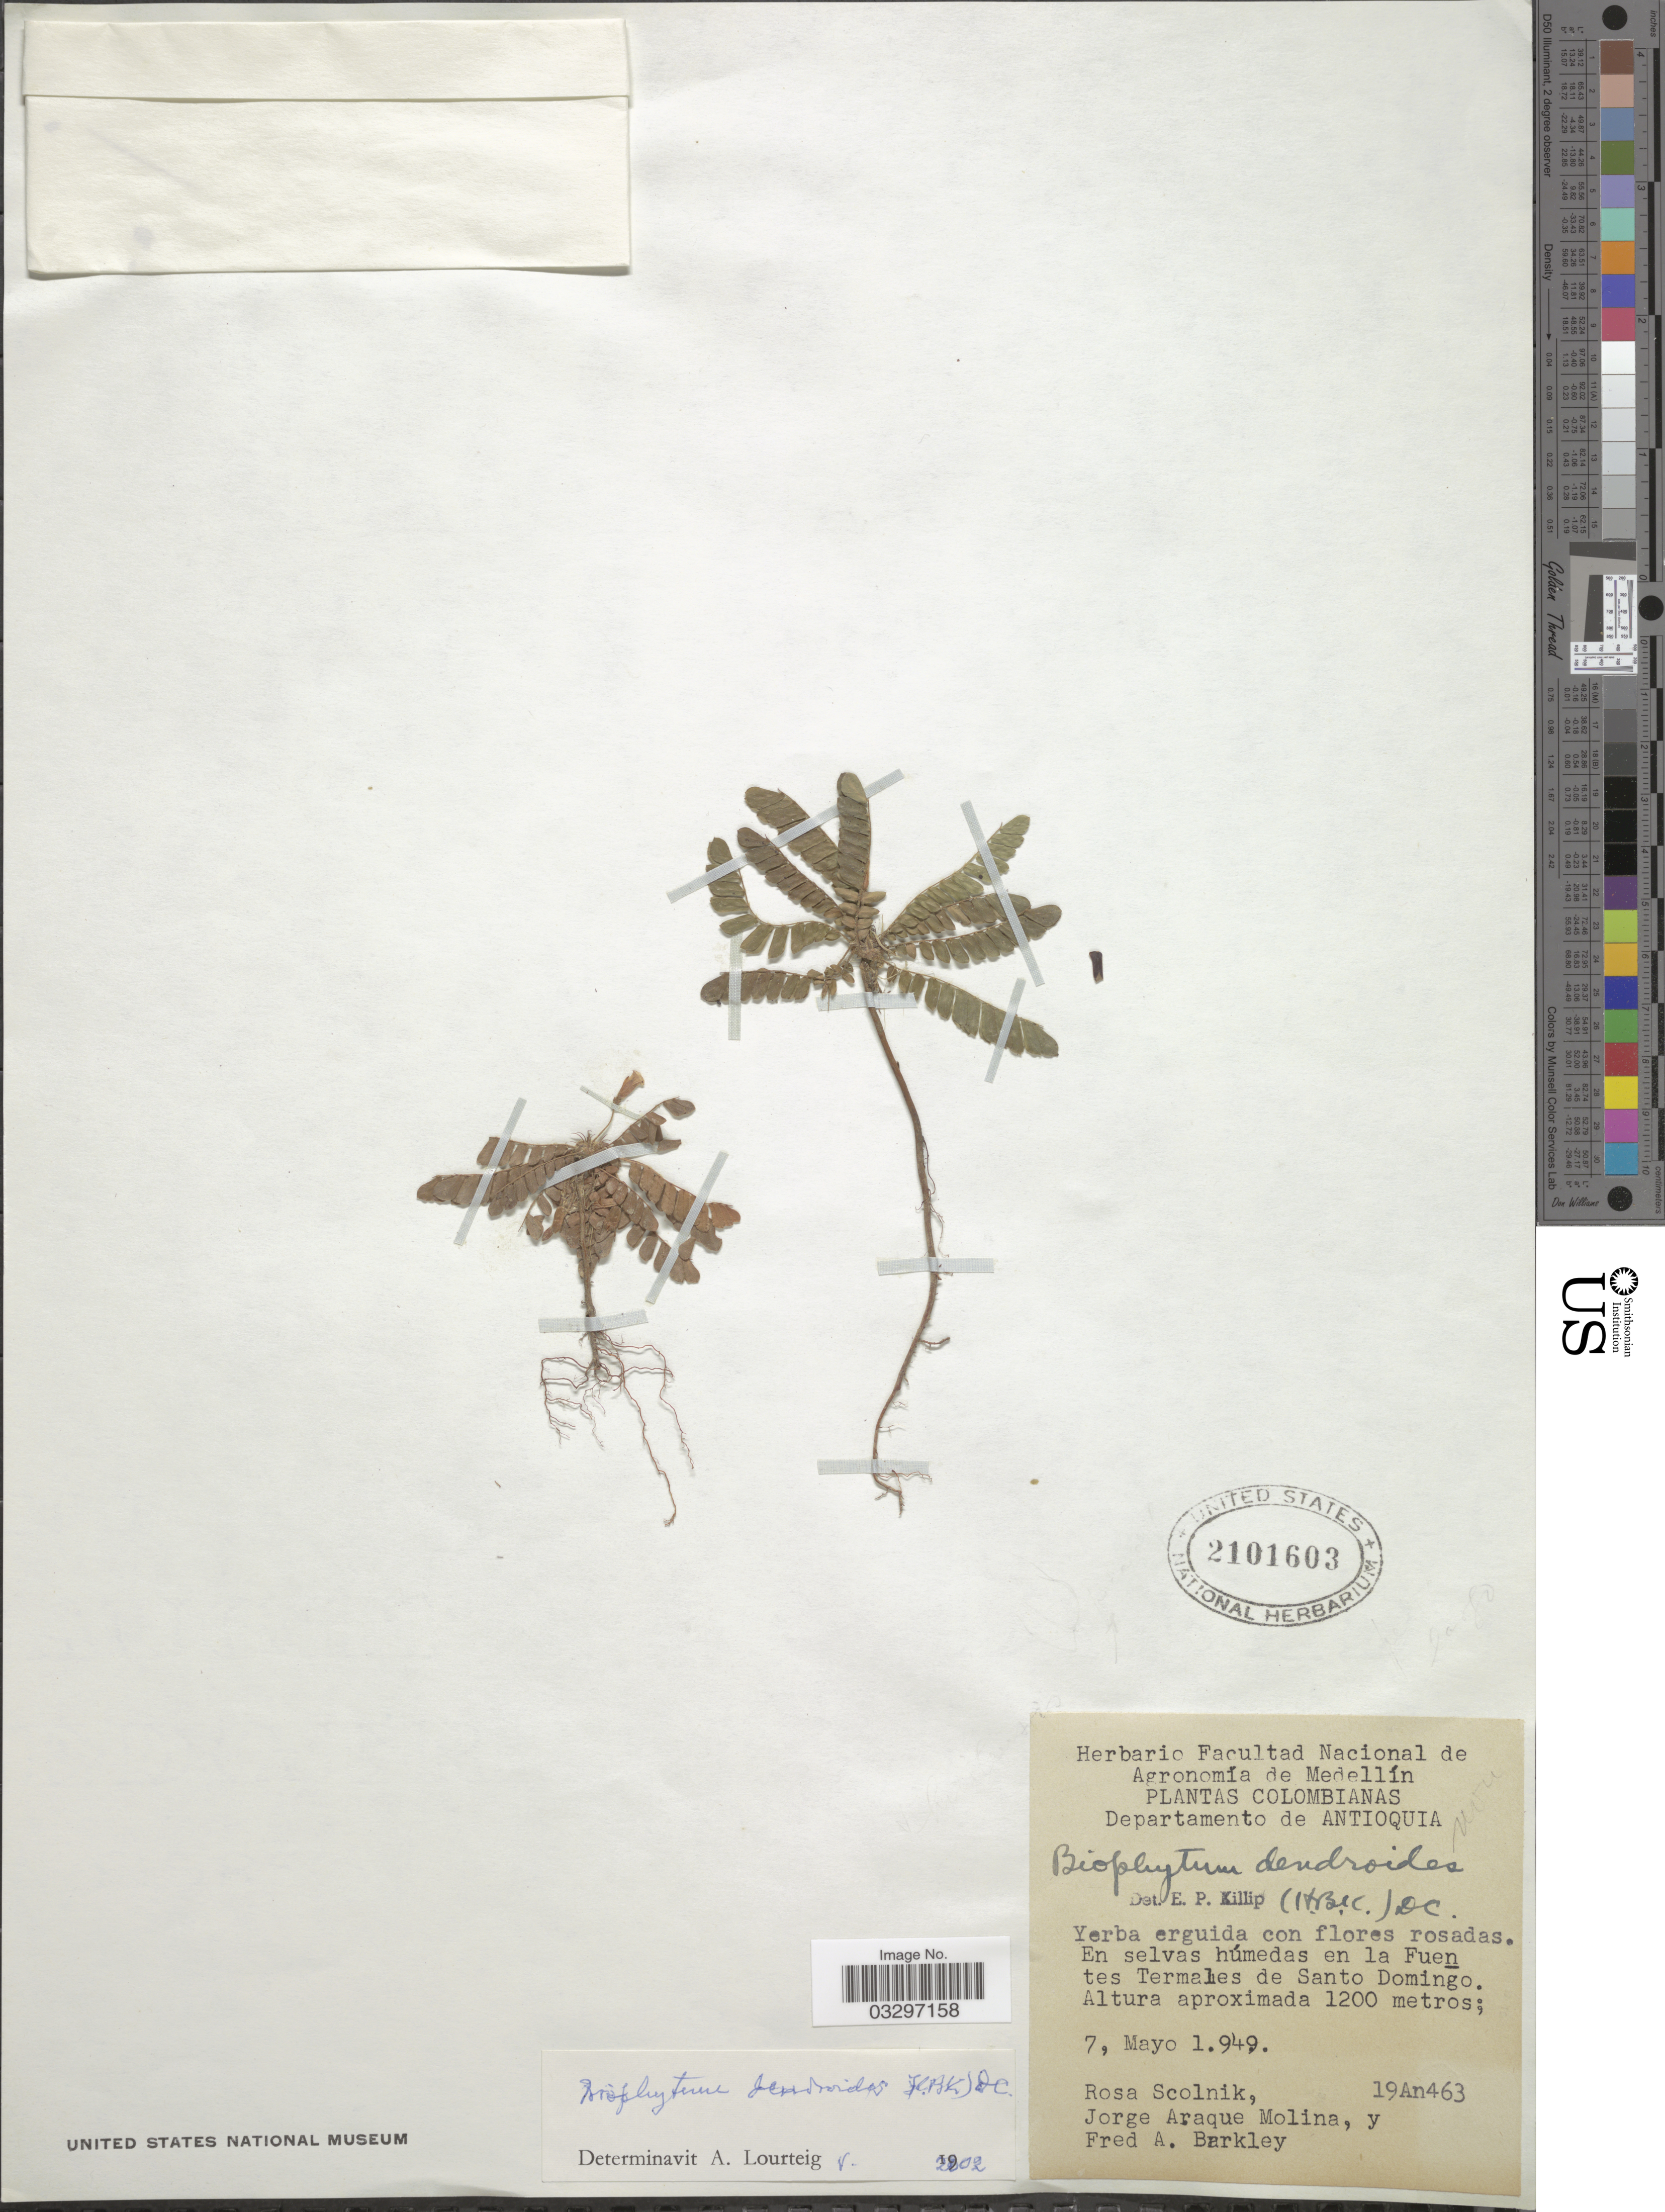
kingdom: Plantae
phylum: Tracheophyta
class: Magnoliopsida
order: Oxalidales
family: Oxalidaceae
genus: Biophytum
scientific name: Biophytum dendroides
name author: (Kunth) DC.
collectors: R. Scolnik, J. Araque Molina & F. A. Barkley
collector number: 19An463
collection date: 1949-05-07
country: Colombia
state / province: Antioquia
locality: Departamento de Antioquia, En selvas húmedas en la Fuentes Termales de Santo Domingo.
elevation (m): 1200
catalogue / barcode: US 2101603